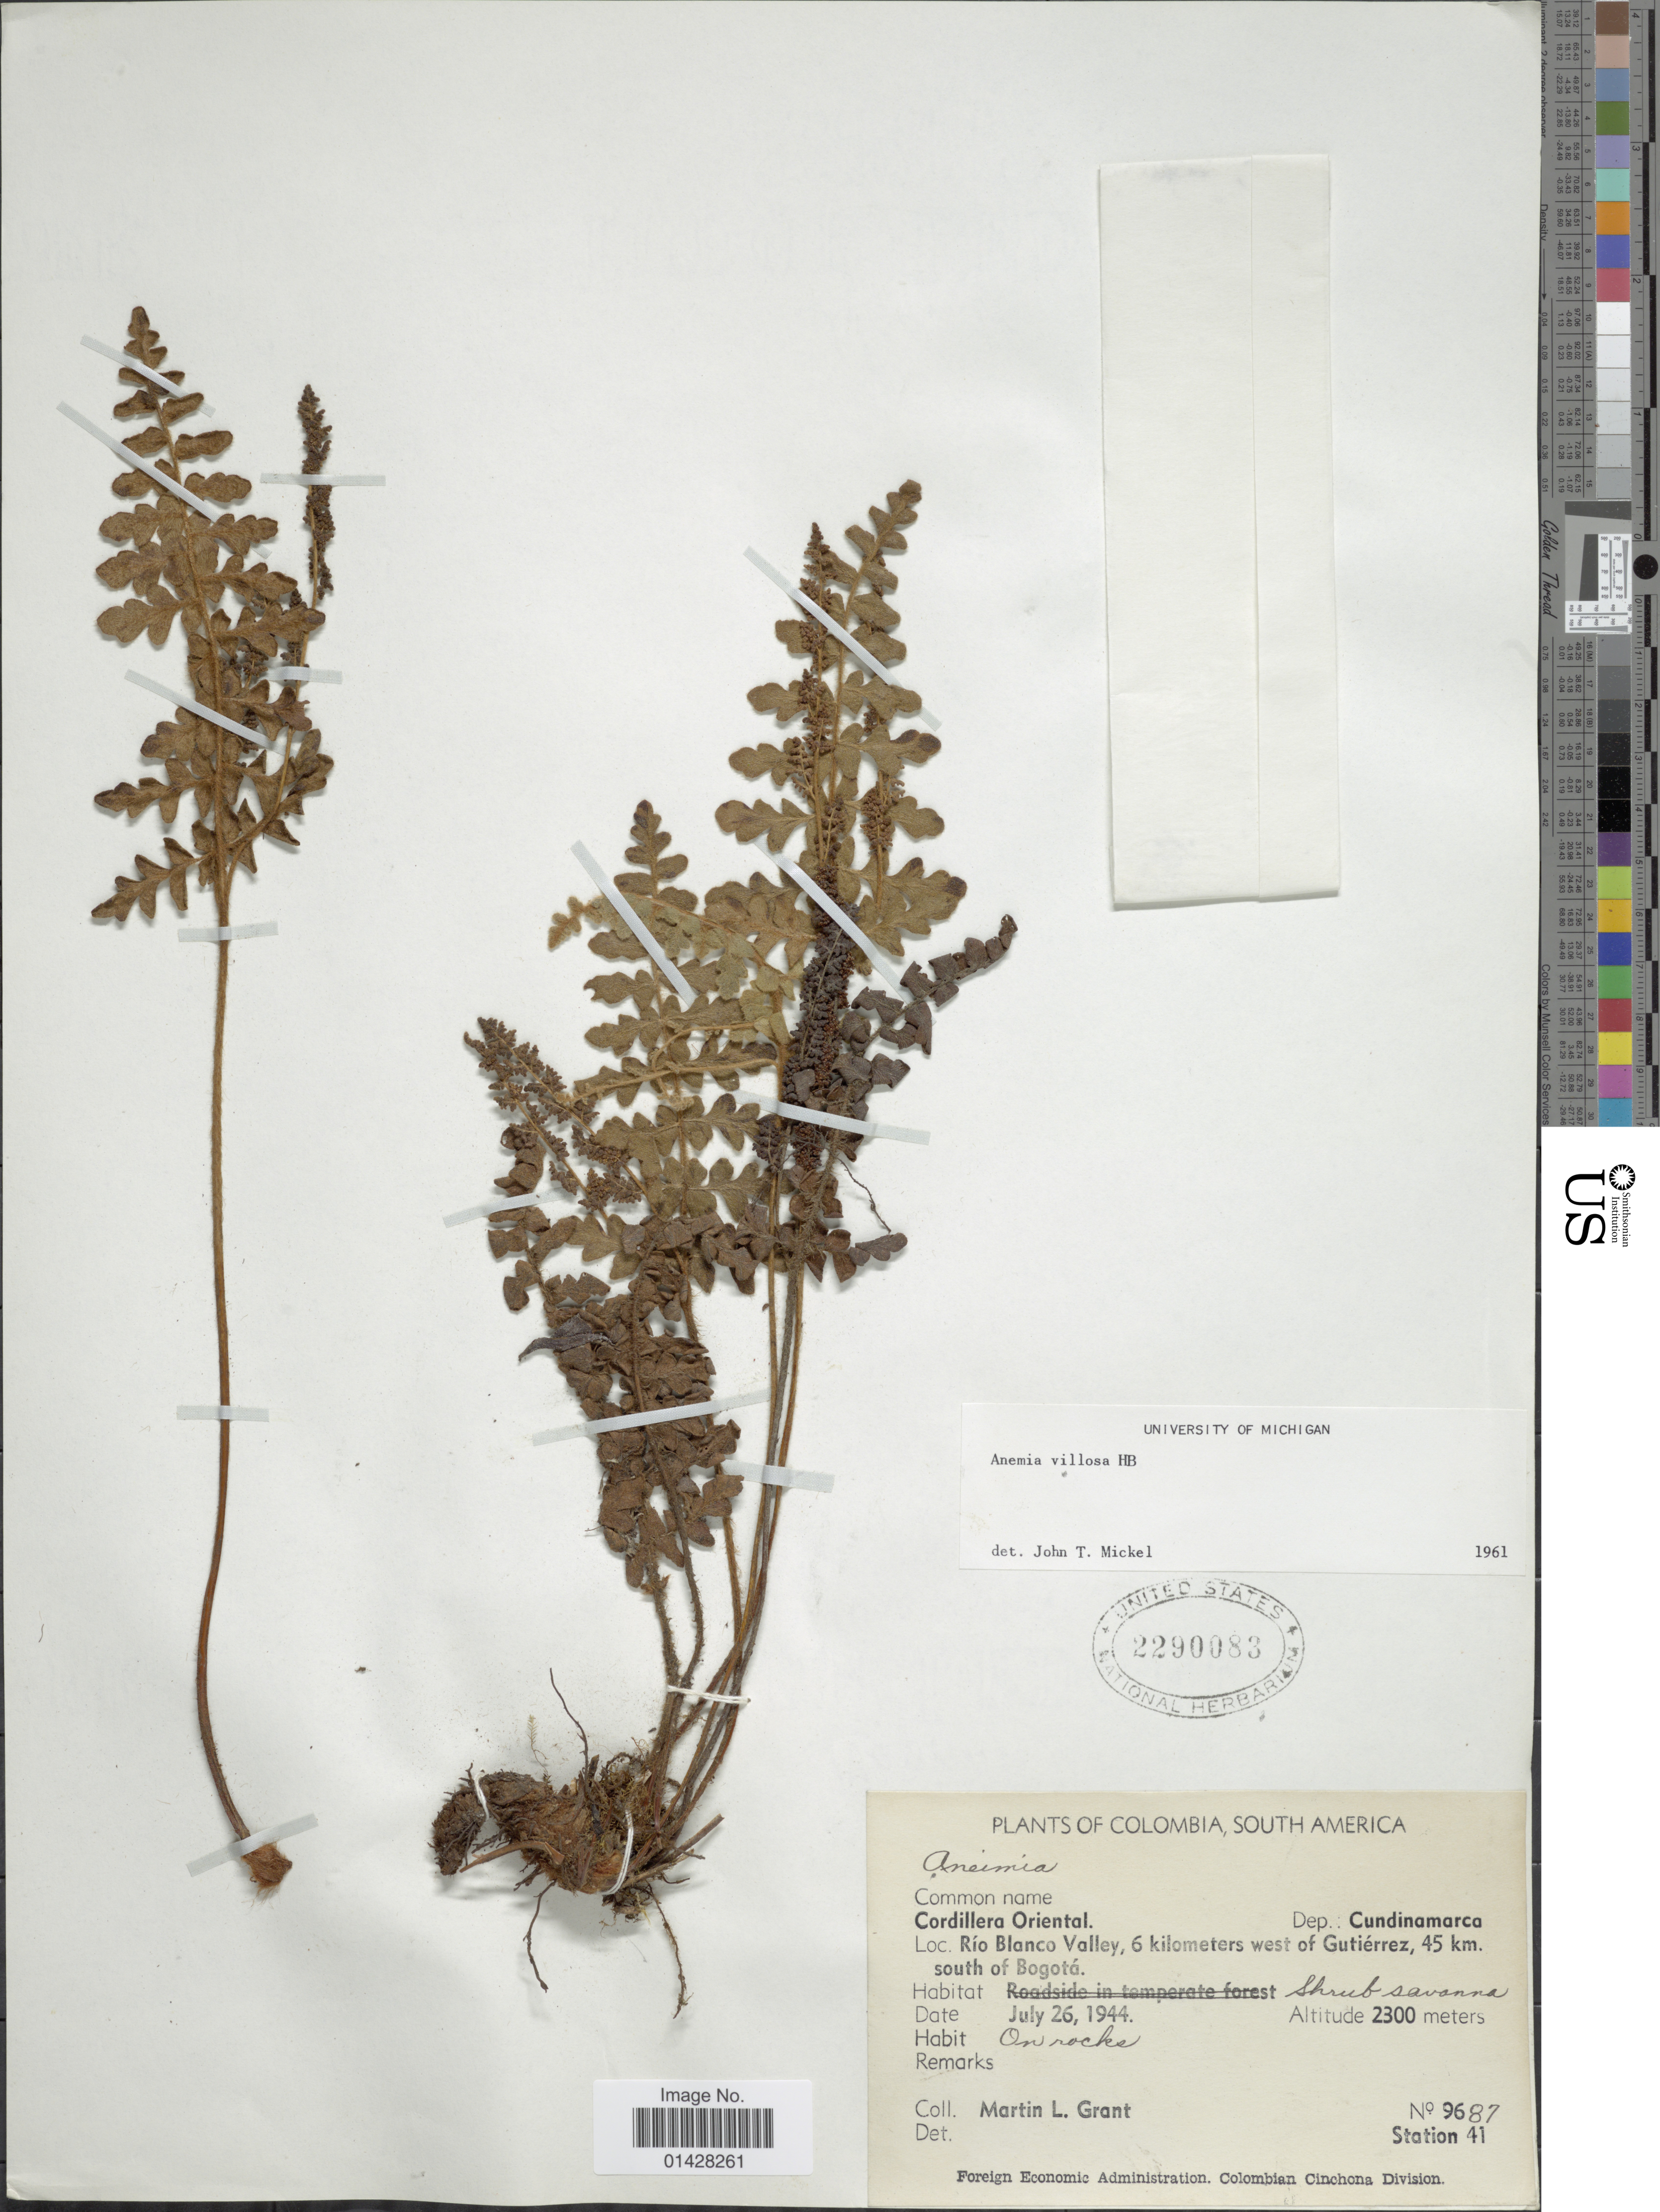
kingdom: Plantae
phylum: Tracheophyta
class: Polypodiopsida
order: Schizaeales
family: Anemiaceae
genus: Anemia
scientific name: Anemia villosa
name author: Humb. & Bonpl. ex Willd.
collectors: M. L. Grant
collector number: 9687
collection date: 1944-07-26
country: Colombia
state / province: Cundinamarca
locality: Cordillera Oriental. Dep.: Cundinamarca. Río Blanco Valley, 6 kilometers west of Gutiérrez, 45 km. south of Bogotá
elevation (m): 2300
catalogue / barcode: US 2290083